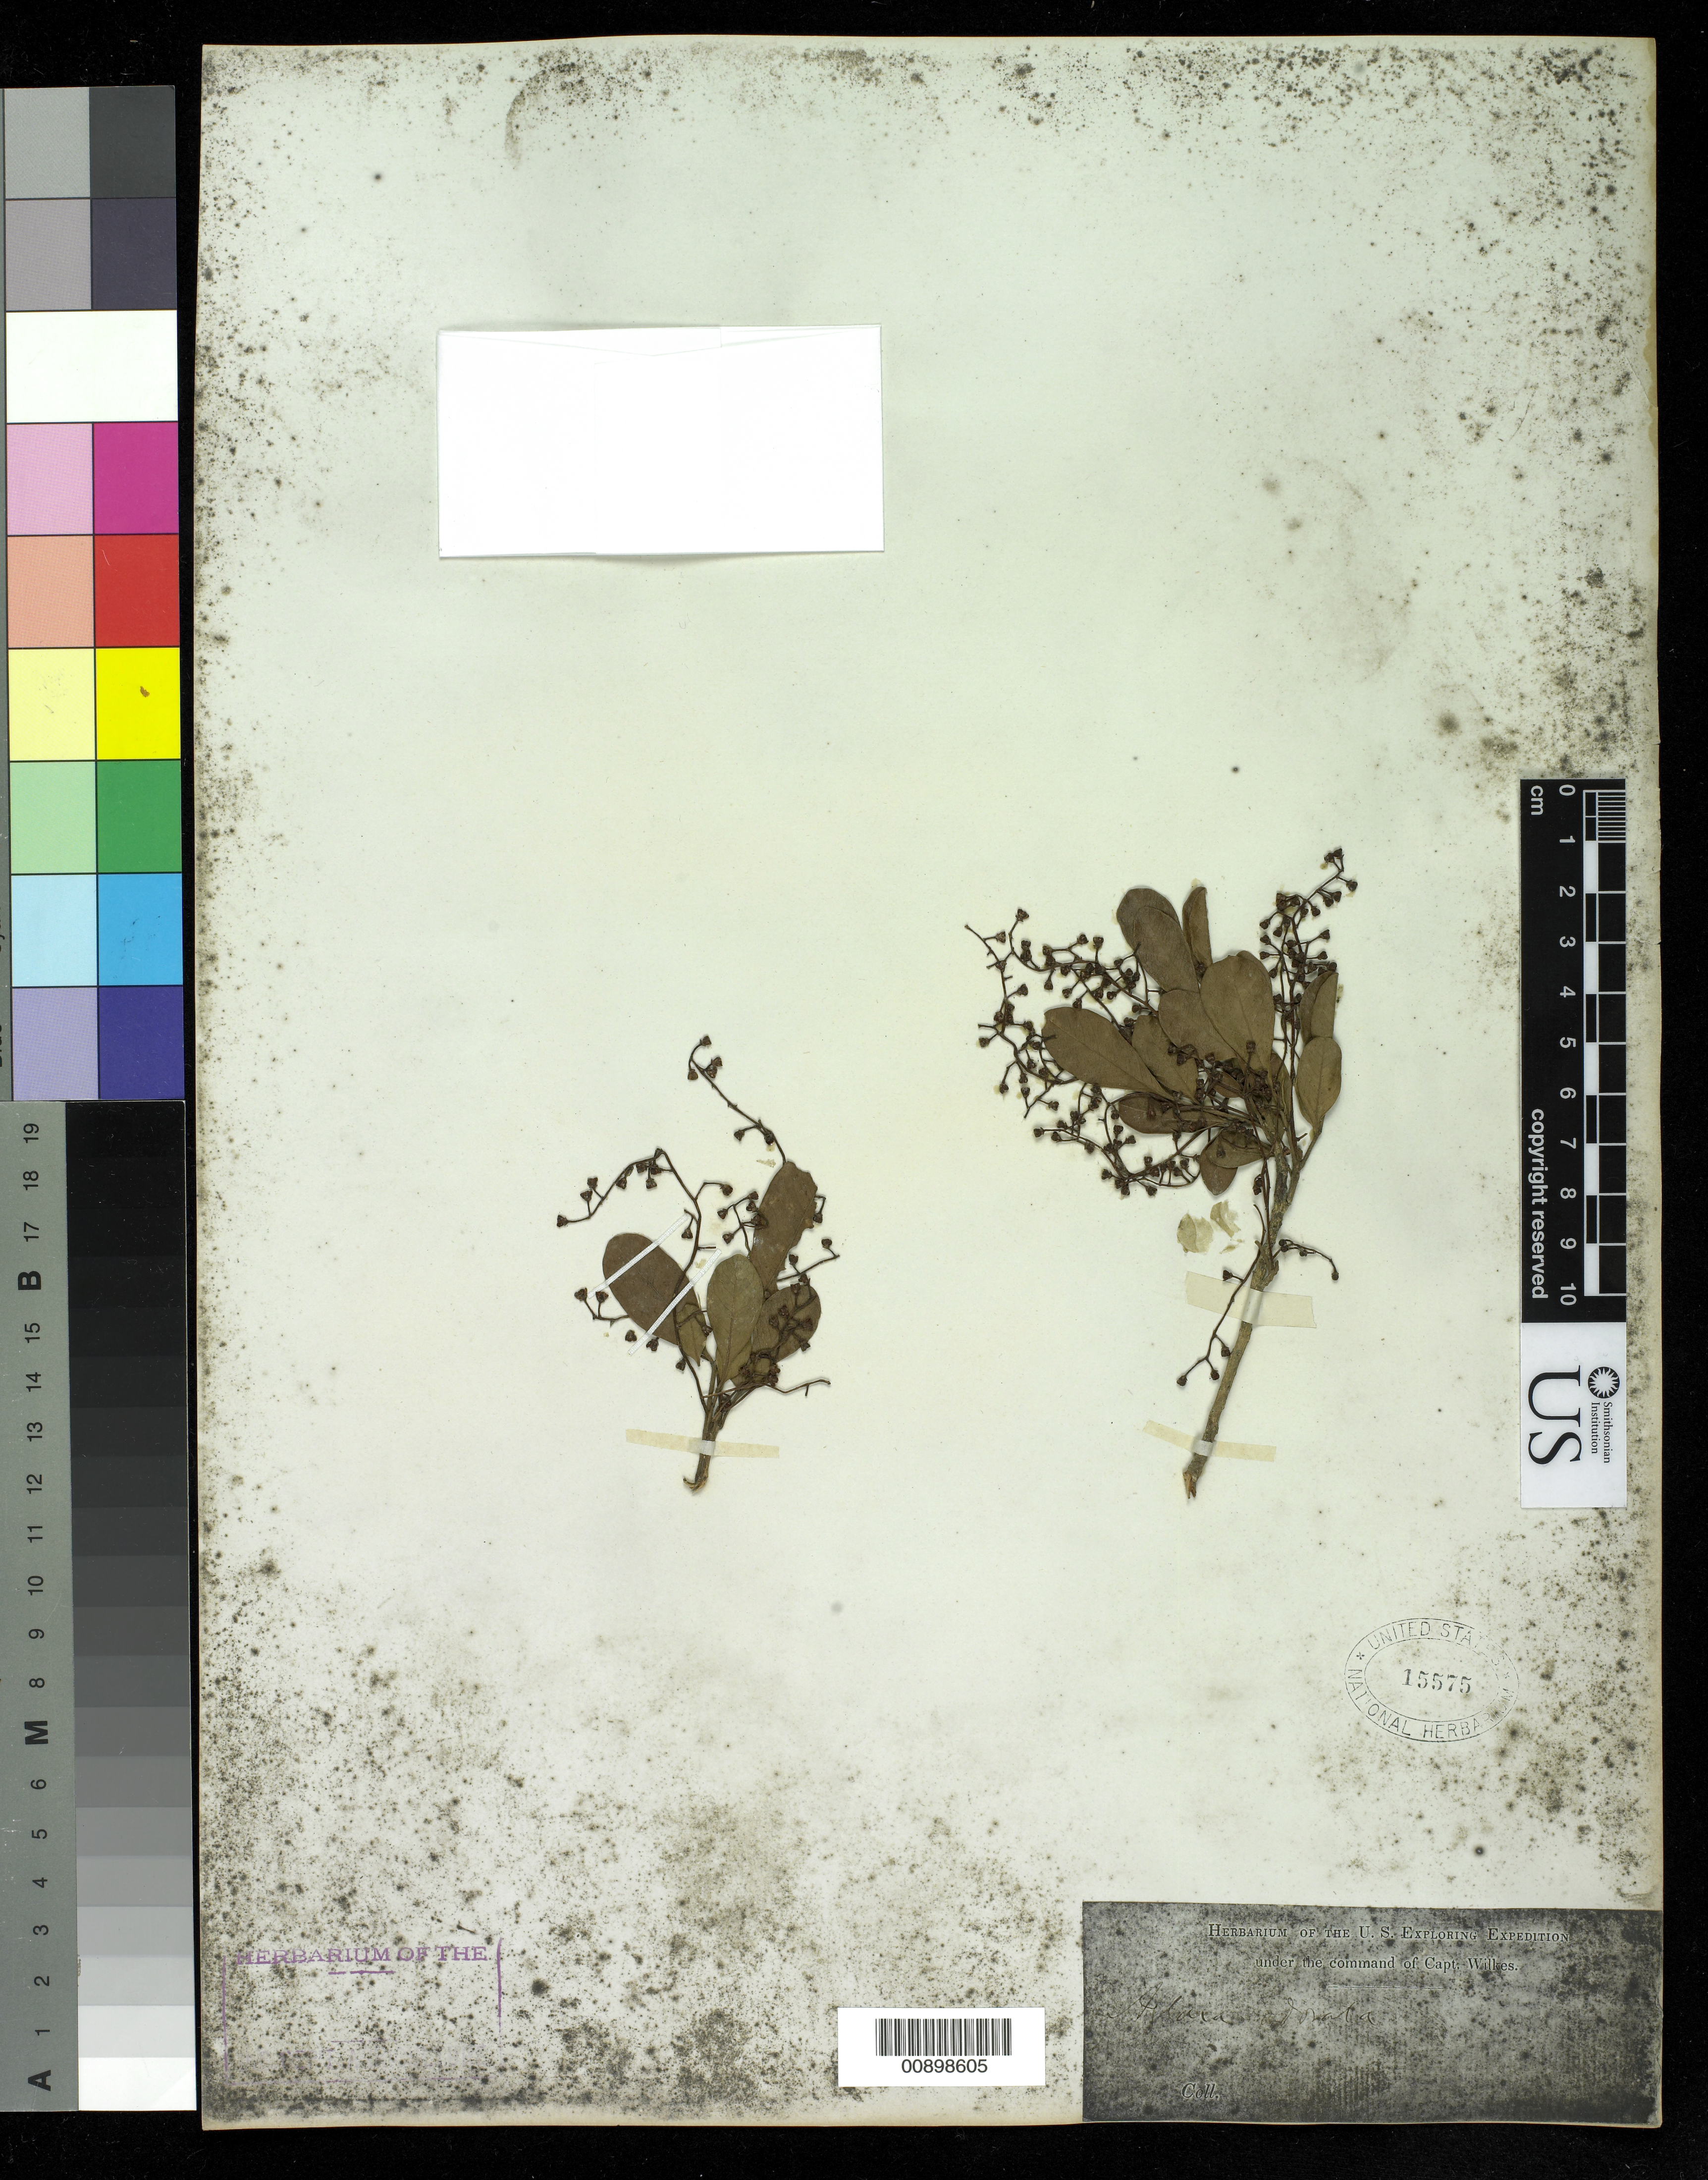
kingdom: Plantae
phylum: Tracheophyta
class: Magnoliopsida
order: Sapindales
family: Meliaceae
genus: Aglaia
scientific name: Aglaia odorata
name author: Lour.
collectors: Wilkes Explor. Exped.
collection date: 1838/1842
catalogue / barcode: US 15575